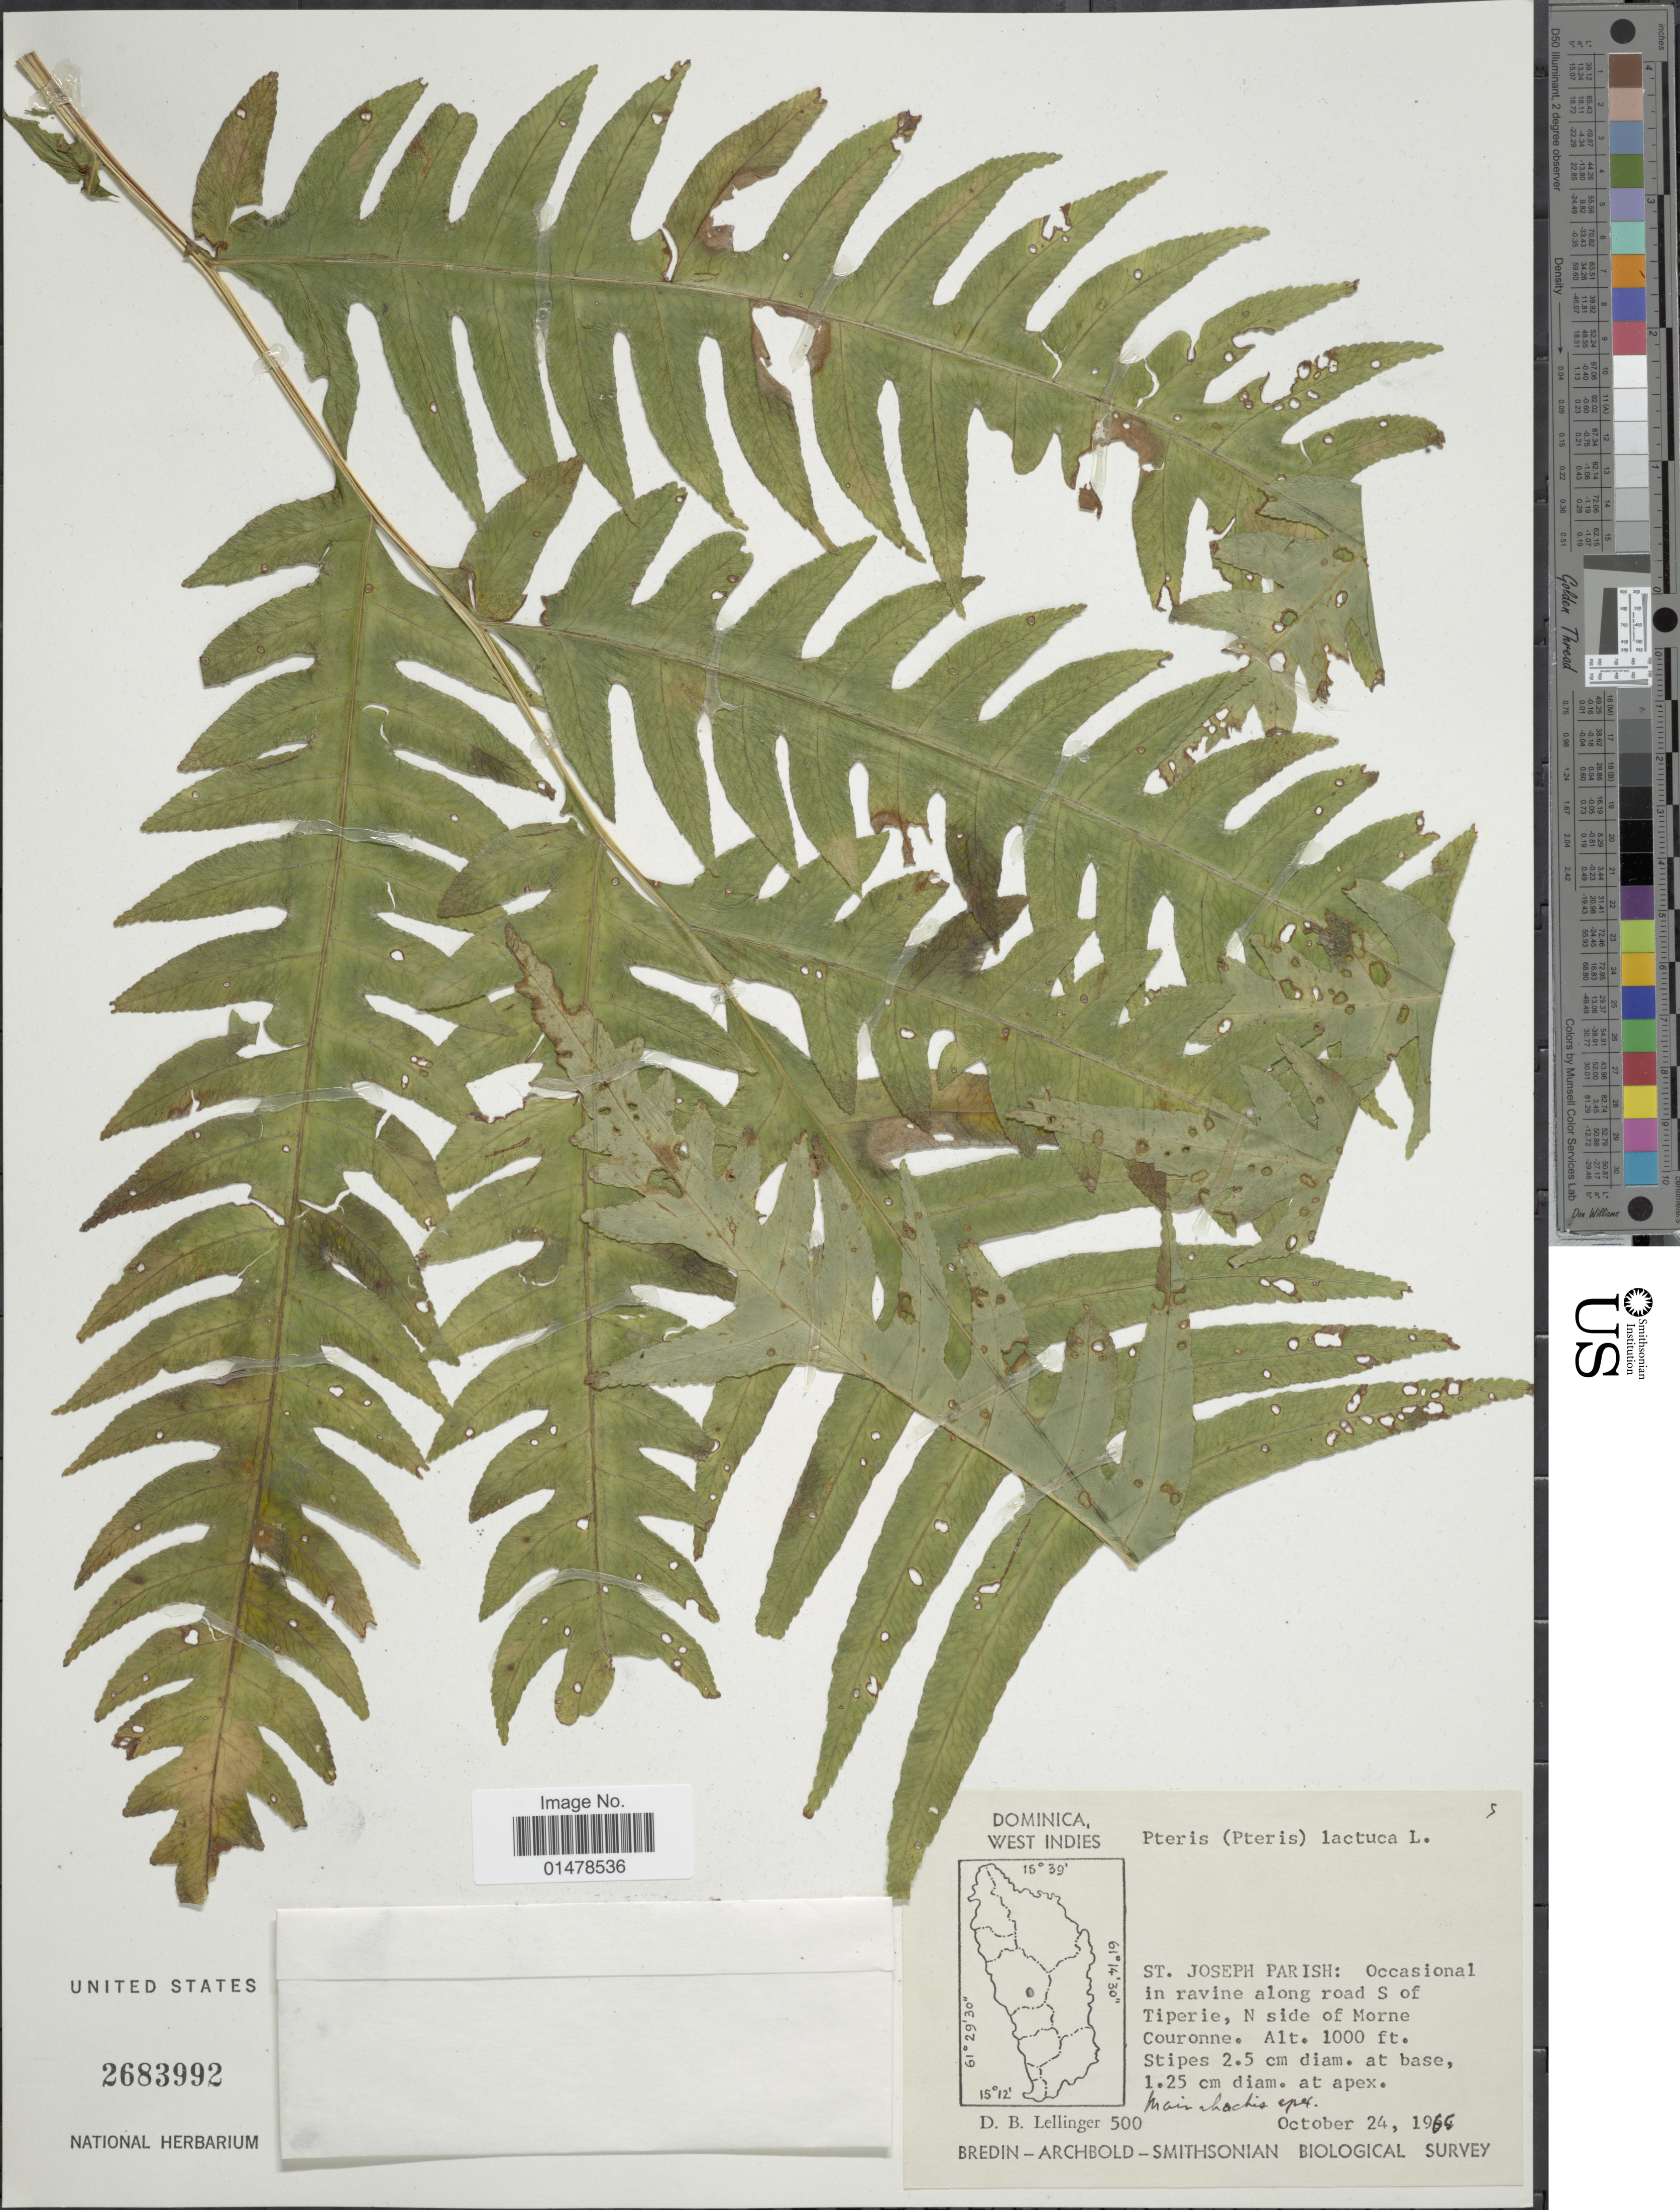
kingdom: Plantae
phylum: Tracheophyta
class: Polypodiopsida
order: Polypodiales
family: Pteridaceae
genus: Pteris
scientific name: Pteris arborea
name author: L.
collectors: D. B. Lellinger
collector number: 500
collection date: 1965-10-24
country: Dominica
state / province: St. Joseph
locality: St Joseph Parish: Occasional in ravine along road S of Tiperie, N side of Morne Couronne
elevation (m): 305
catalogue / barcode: US 2683992